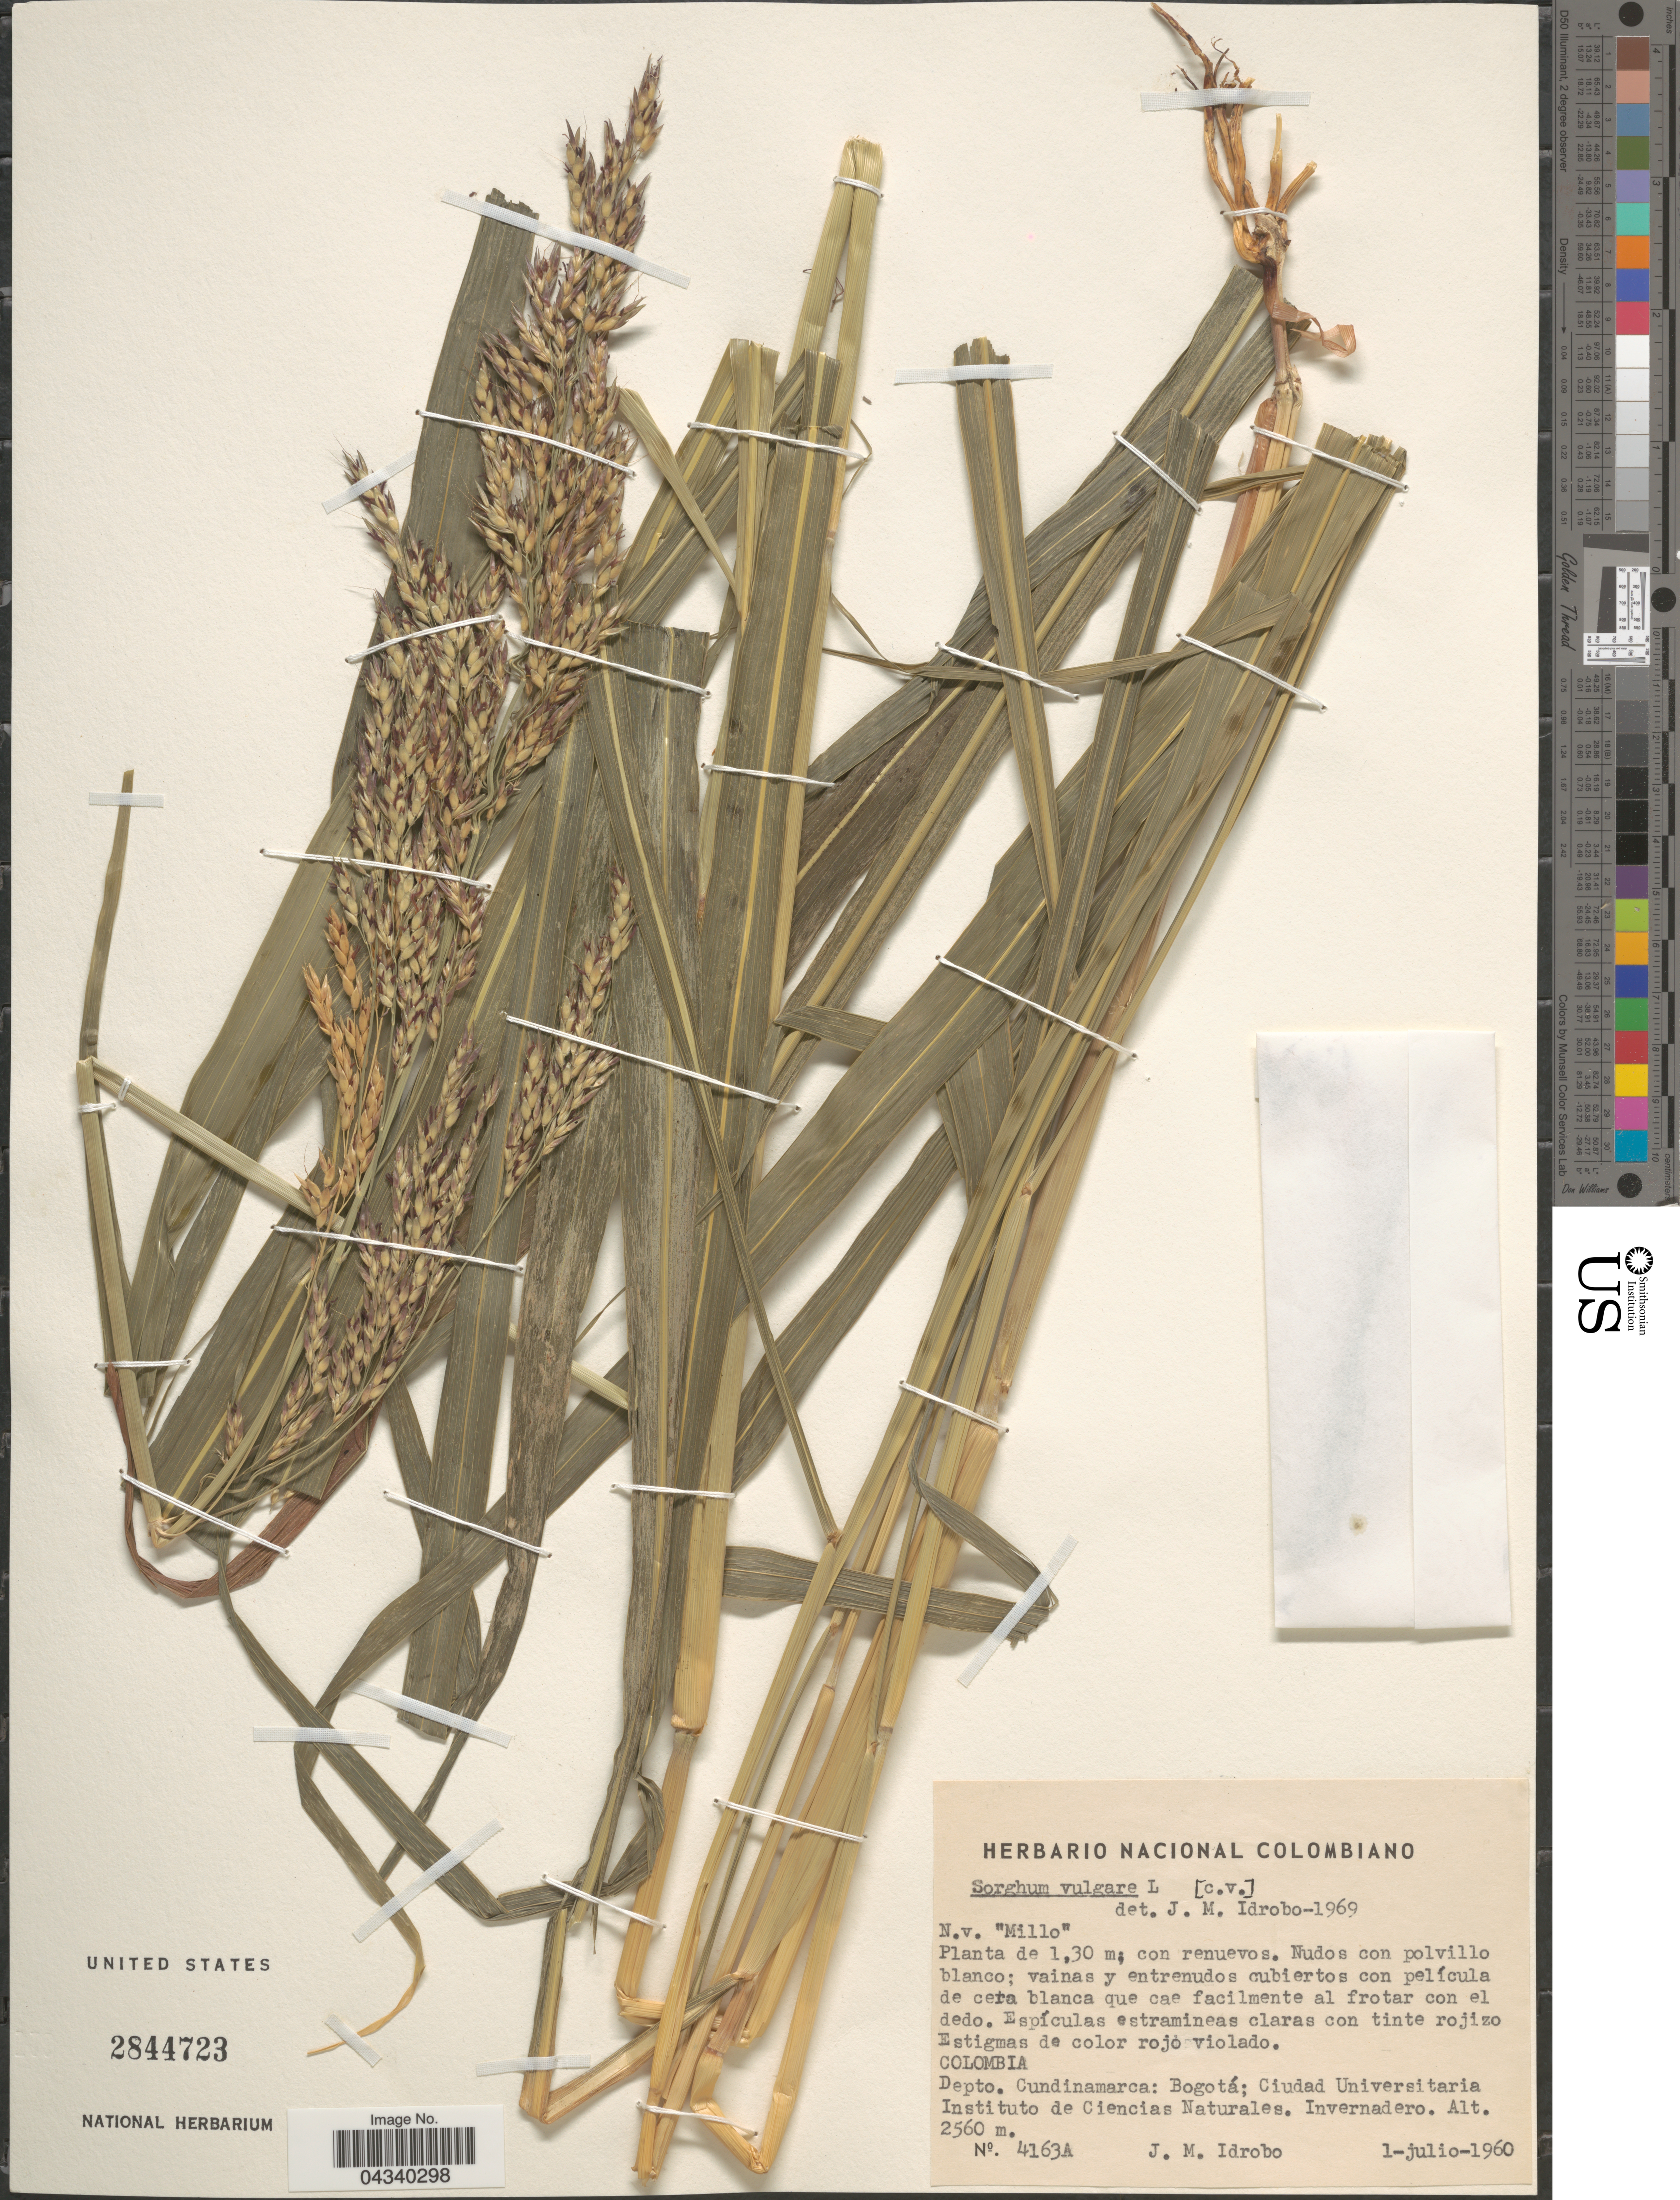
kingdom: Plantae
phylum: Tracheophyta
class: Liliopsida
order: Poales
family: Poaceae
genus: Sorghum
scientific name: Sorghum bicolor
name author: (L.) Moench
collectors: J. M. Idrobo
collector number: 4163A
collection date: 1960-07-01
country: Colombia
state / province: Cundinamarca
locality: Depto. Cundinamarca: Bogotá; Ciudad Universitaria Instituto de Ciencias Naturales.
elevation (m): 2560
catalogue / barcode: US 2844723